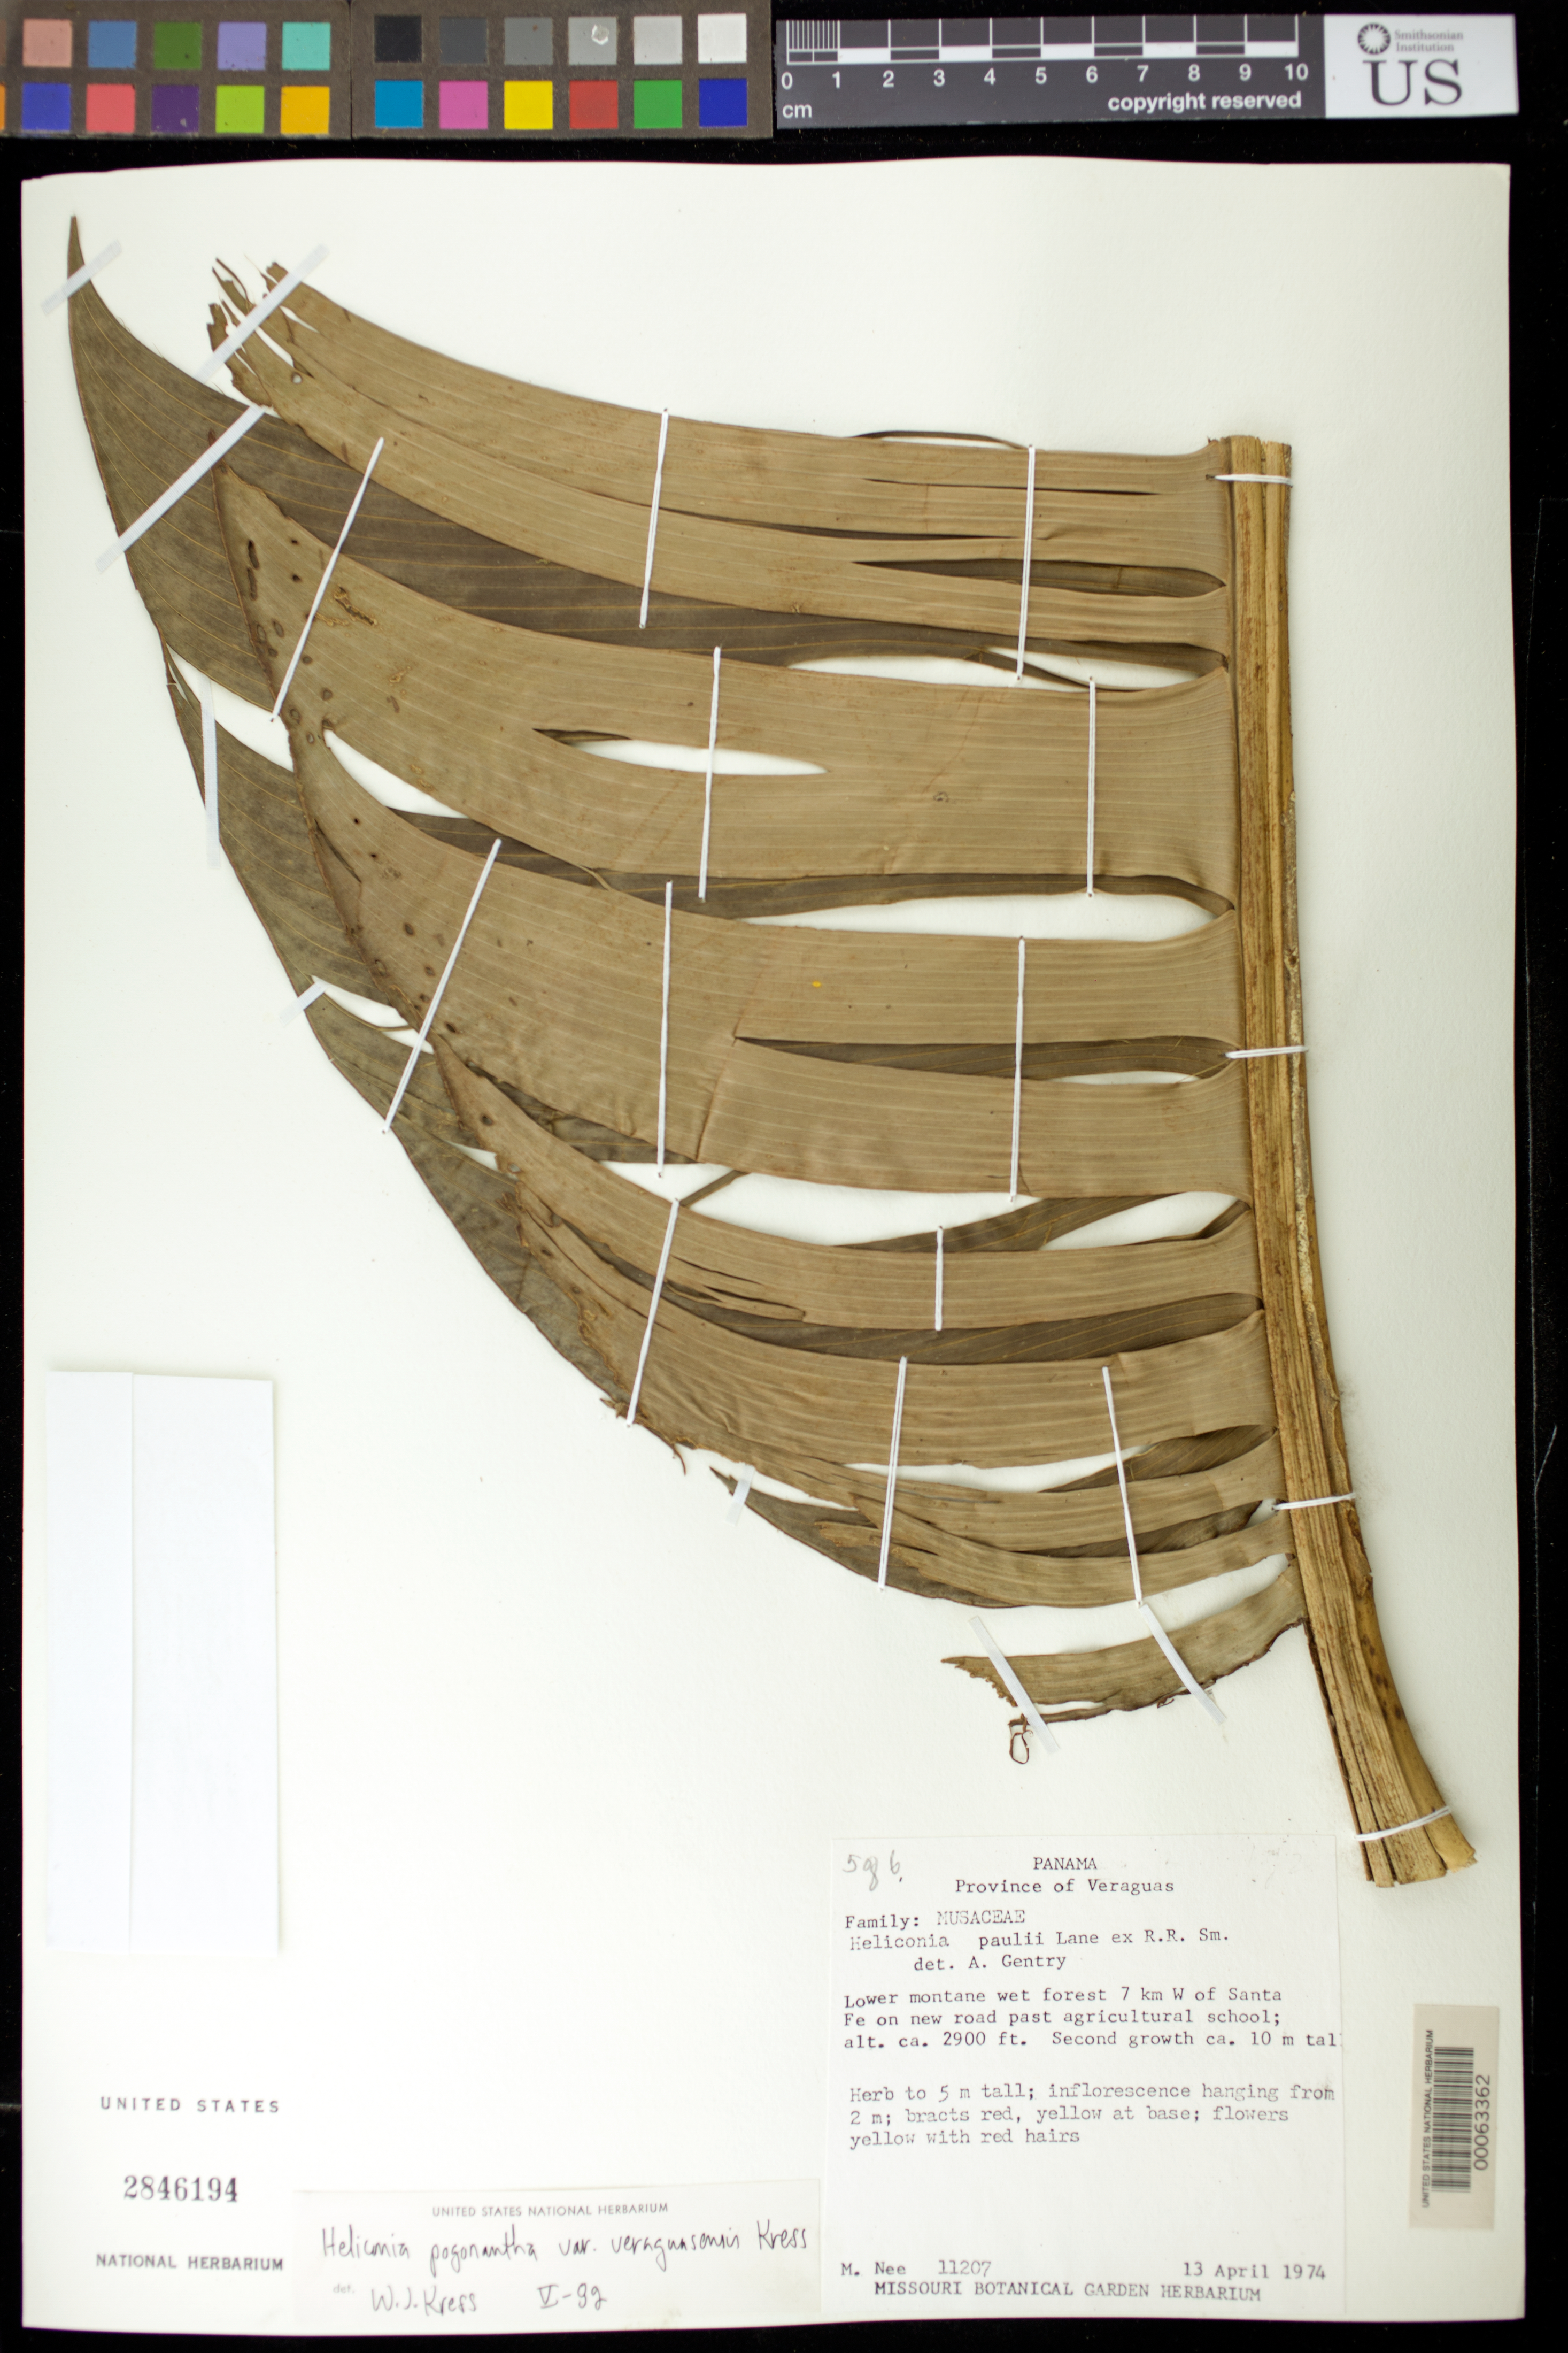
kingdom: Plantae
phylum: Tracheophyta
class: Liliopsida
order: Zingiberales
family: Heliconiaceae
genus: Heliconia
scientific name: Heliconia pogonantha var. veraguasensis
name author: W.J. Kress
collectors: M. Nee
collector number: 11207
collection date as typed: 13 Apr 1974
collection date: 1974-04-13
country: Panama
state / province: Veraguas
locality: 6-7 km W of Santa Fe on new road past Agriculture School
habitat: Lower montane wet forest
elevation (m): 884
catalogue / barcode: US 2846194